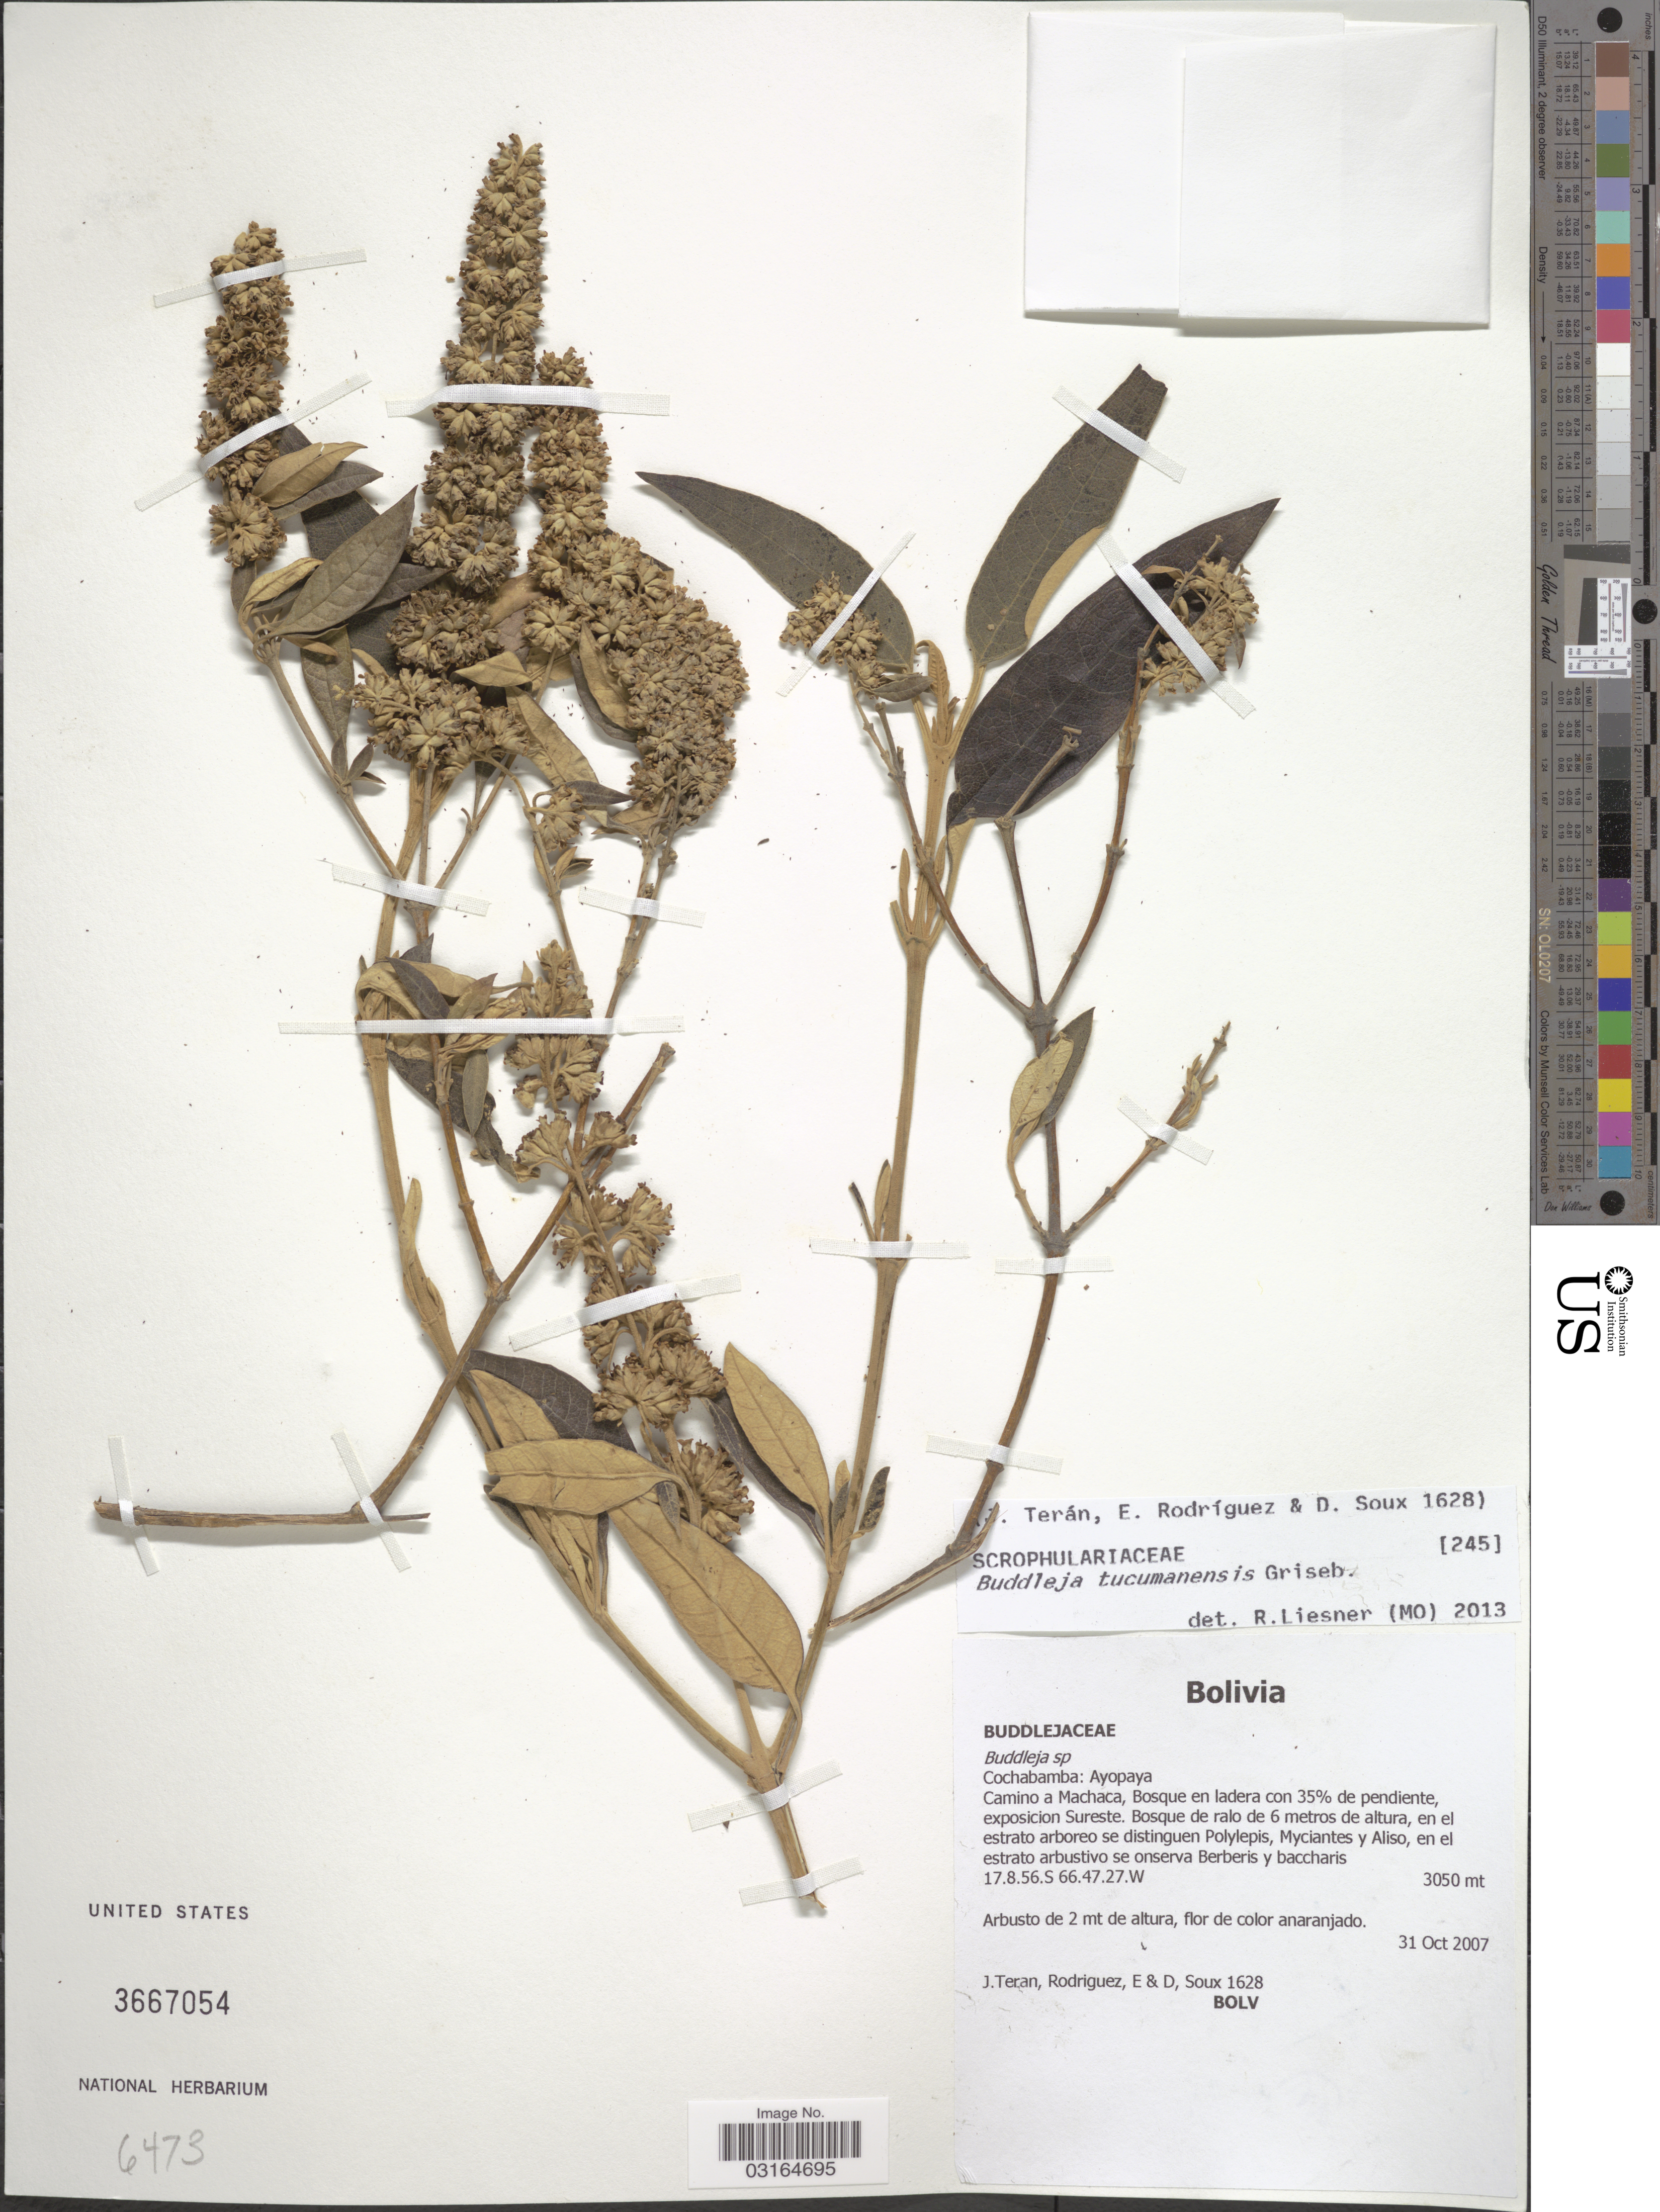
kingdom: Plantae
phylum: Tracheophyta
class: Magnoliopsida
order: Lamiales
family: Scrophulariaceae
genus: Buddleja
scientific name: Buddleja tucumanensis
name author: Griseb.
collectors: J. Teran, E. Rodriguez & D. Soux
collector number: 1628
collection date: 2007-10-31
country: Bolivia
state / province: Cochabamba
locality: Ayopaya. Camino a Machaca.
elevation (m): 3050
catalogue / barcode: US 3667054